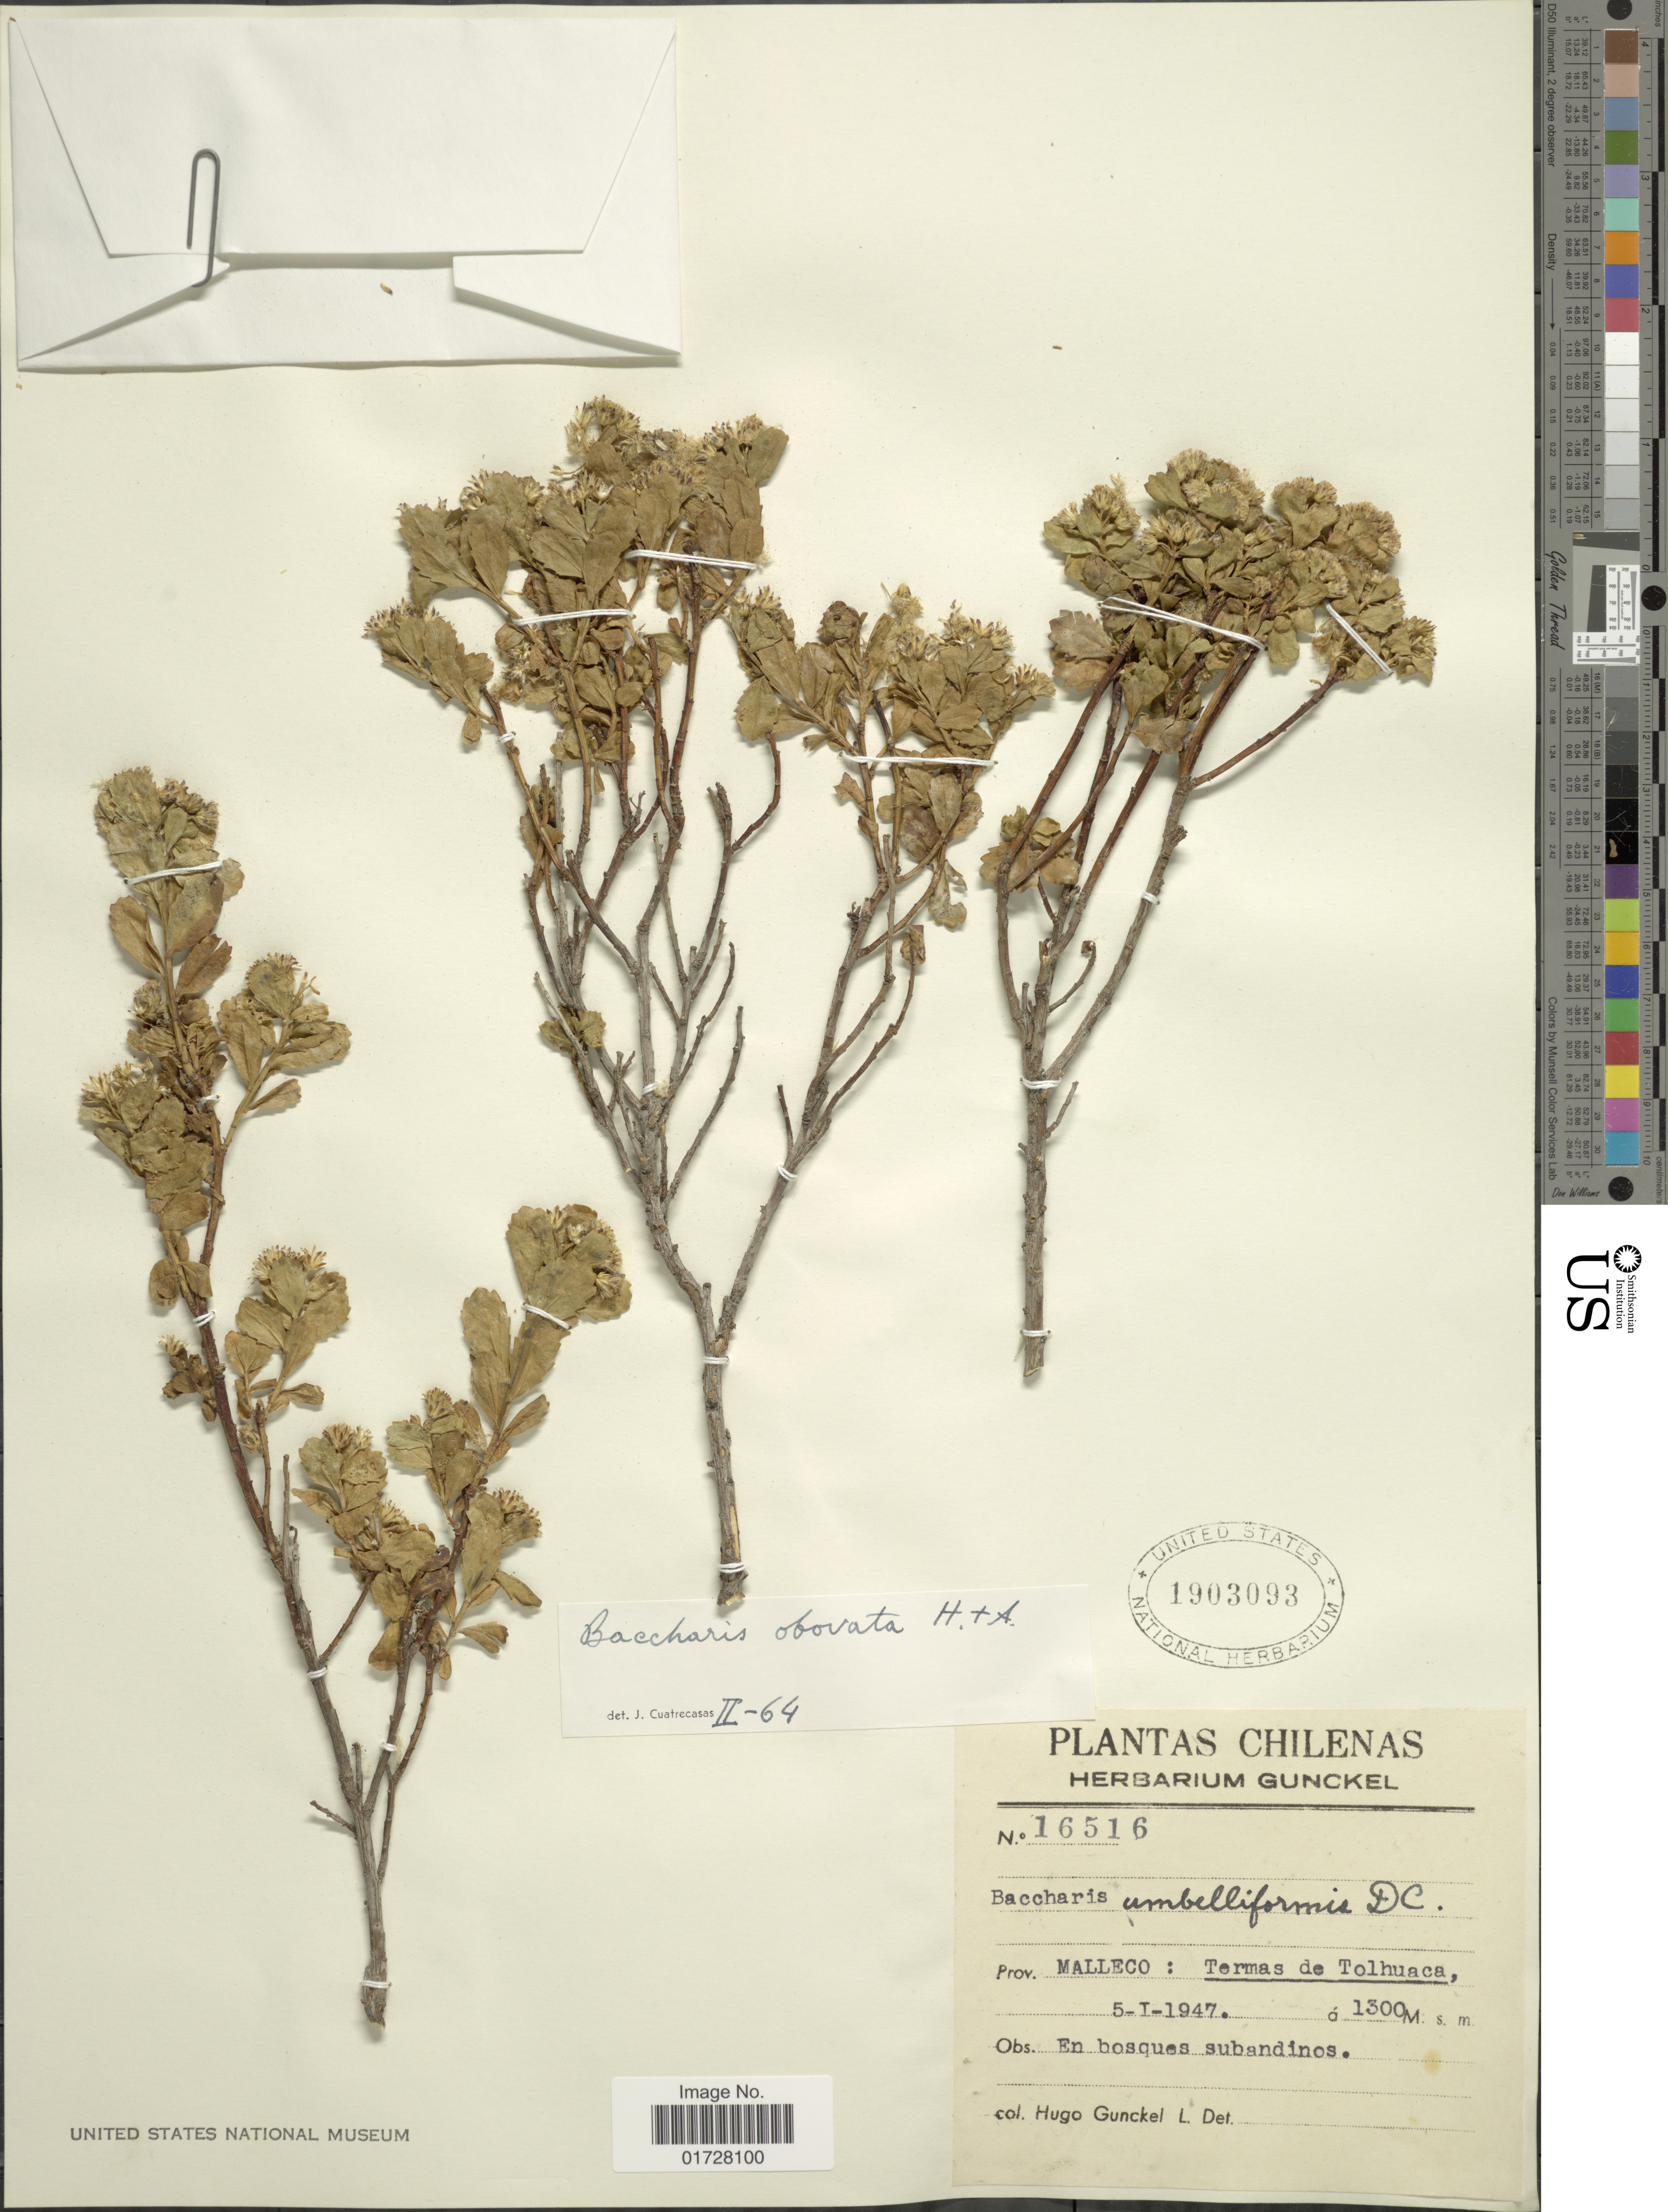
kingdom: Plantae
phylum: Tracheophyta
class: Magnoliopsida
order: Asterales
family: Asteraceae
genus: Baccharis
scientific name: Baccharis concava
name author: (Ruiz & Pav.) Pers.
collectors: H. Gunckel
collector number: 16516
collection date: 1947-01-05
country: Chile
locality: Prov. Malleco, Termas de Tolhuaca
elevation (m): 1300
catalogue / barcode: US 1903093